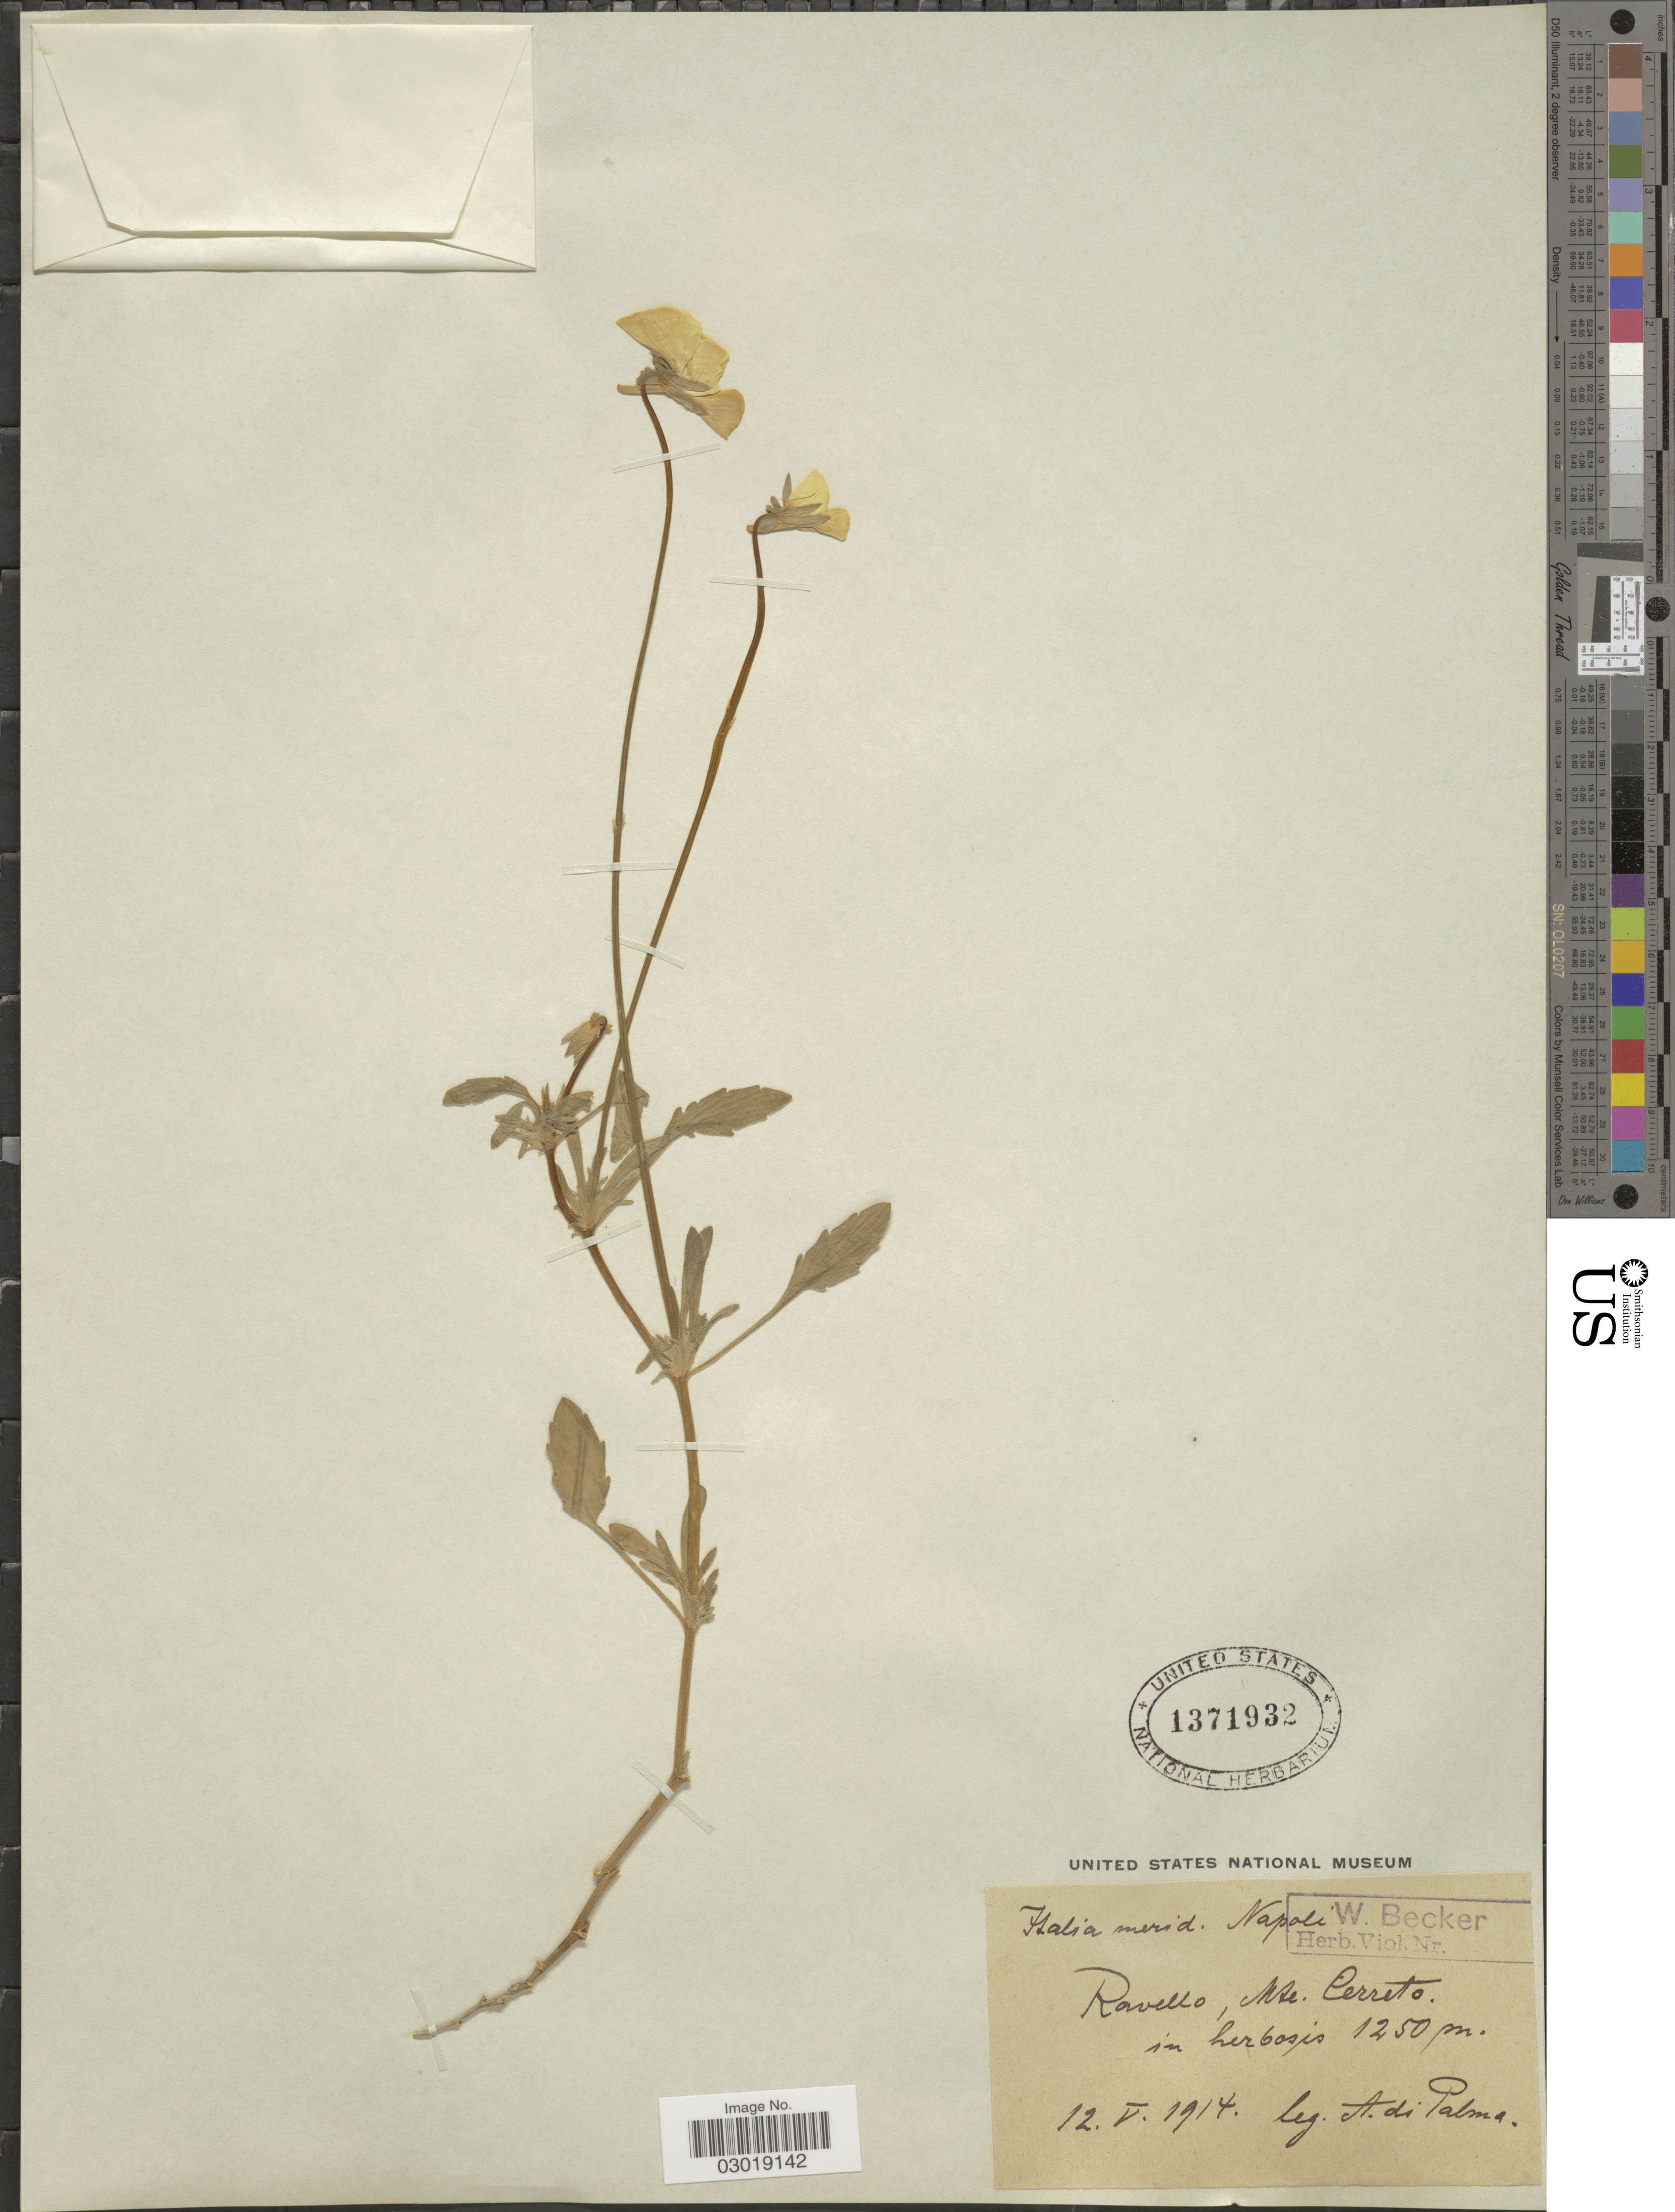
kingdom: Plantae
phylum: Tracheophyta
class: Magnoliopsida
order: Malpighiales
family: Violaceae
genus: Viola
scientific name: Viola tricolor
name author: L.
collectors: A. Di Palma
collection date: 1914-05-12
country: Italy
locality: Italia merid. Napoli, Ravello, Mte. Cerreto in herbosis.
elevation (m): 1250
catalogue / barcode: US 1371932